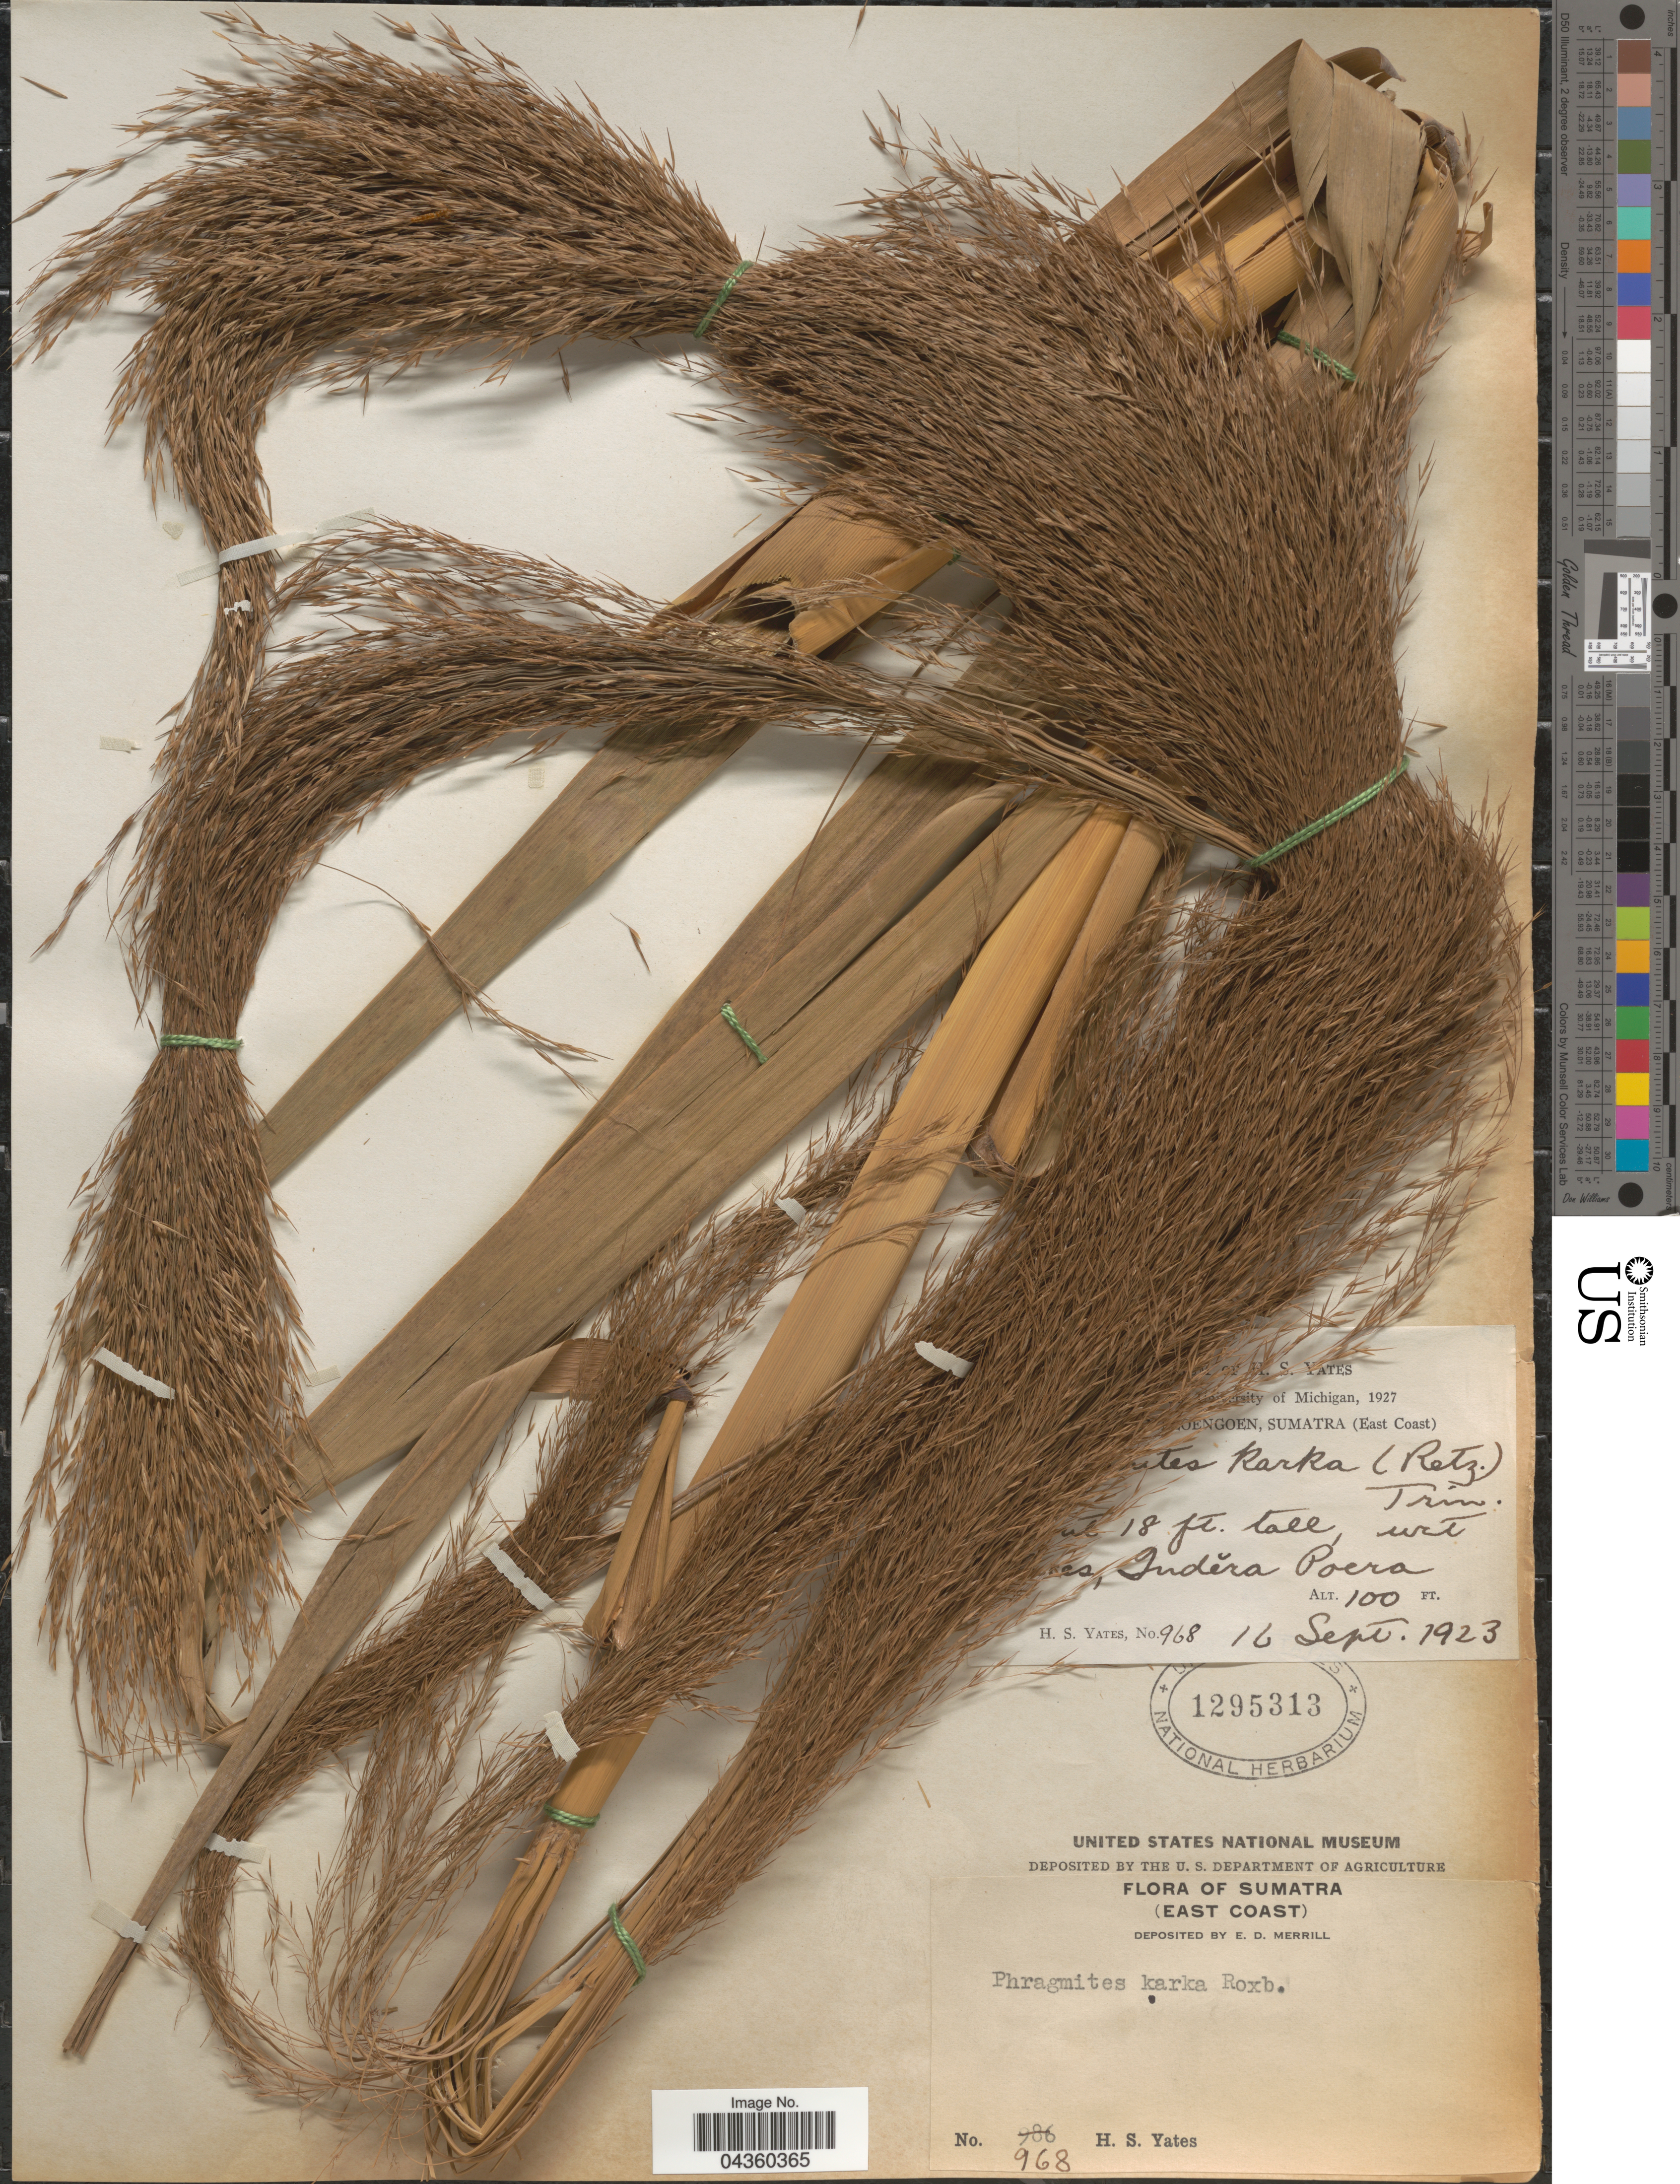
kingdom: Plantae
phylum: Tracheophyta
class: Liliopsida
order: Poales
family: Poaceae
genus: Phragmites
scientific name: Phragmites karka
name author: (Retz.) Trin. ex Steud.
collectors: H. S. Yates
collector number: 968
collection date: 1923-09-16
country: Indonesia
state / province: Sumatra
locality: [illegible text]engoen, Sumatra (East Coast). Indĕra Poera.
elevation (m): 30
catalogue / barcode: US 1295313